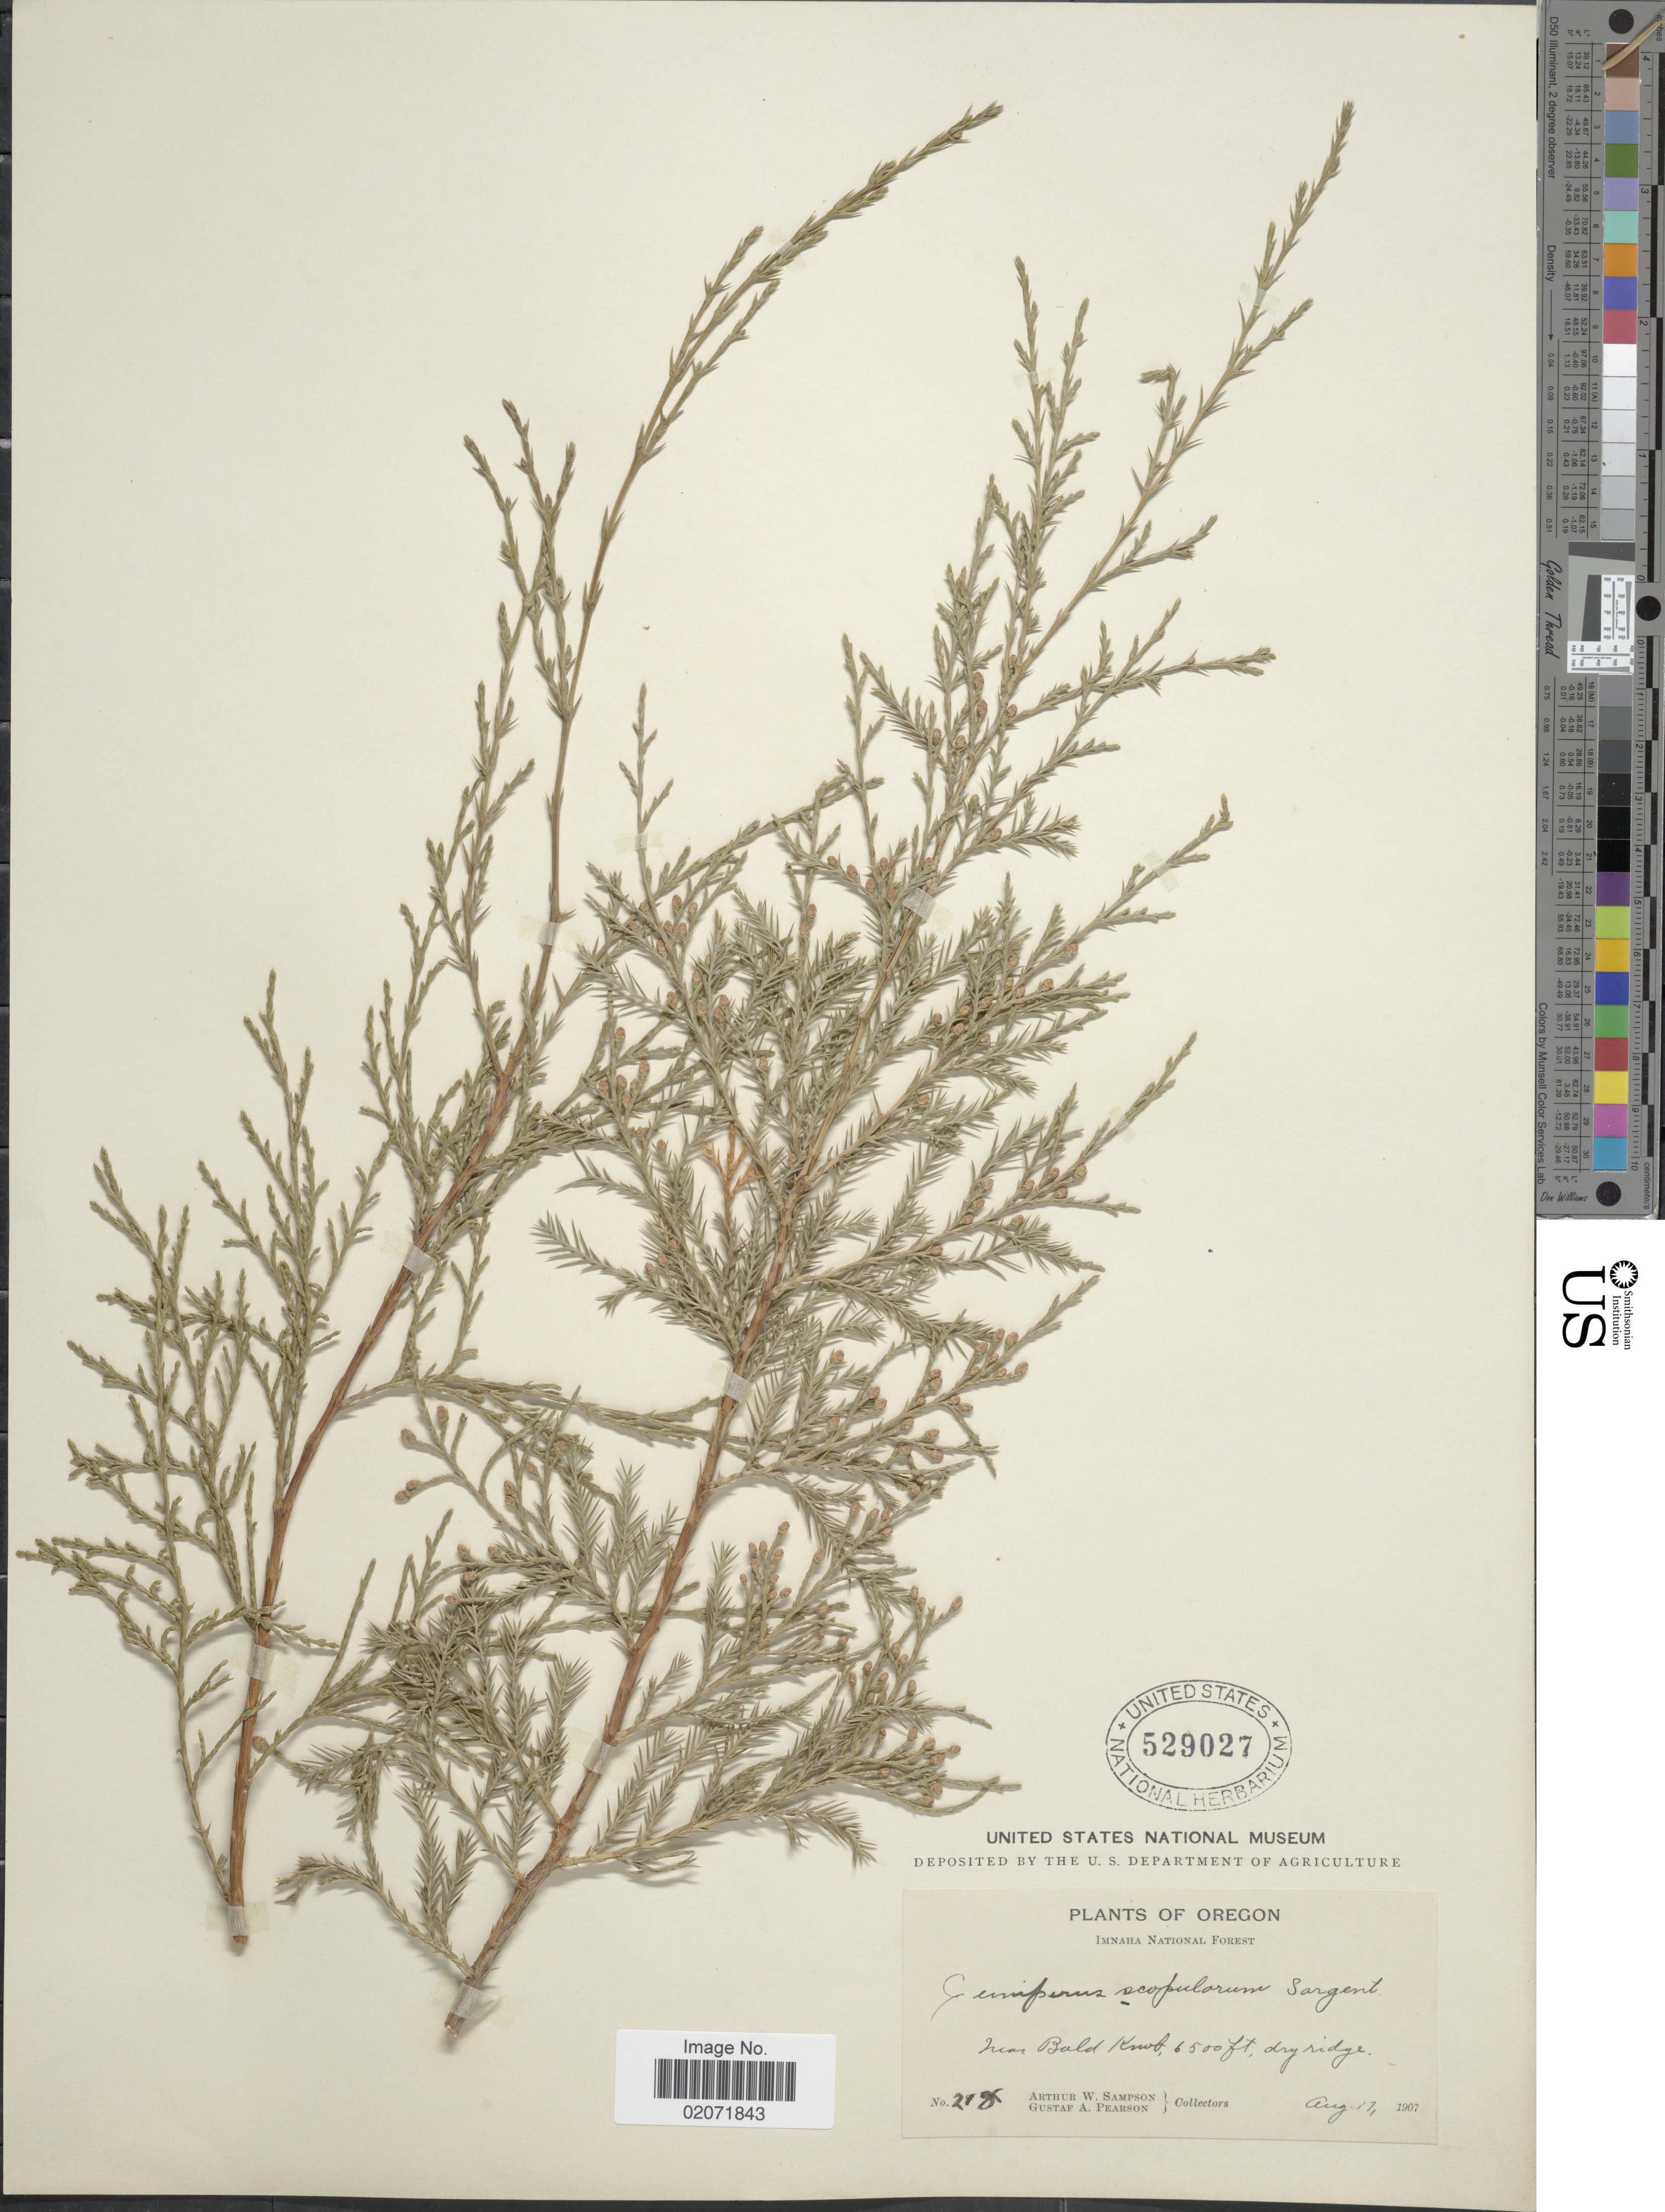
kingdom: Plantae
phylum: Tracheophyta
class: Pinopsida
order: Pinales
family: Cupressaceae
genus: Juniperus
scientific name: Juniperus scopulorum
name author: Sarg.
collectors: A. Sampson & G. Pearson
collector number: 218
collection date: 1907-08-17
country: United States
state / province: Oregon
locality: Imnaha National Forest, near Bal Knob, dry ridge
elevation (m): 1981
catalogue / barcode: US 529027